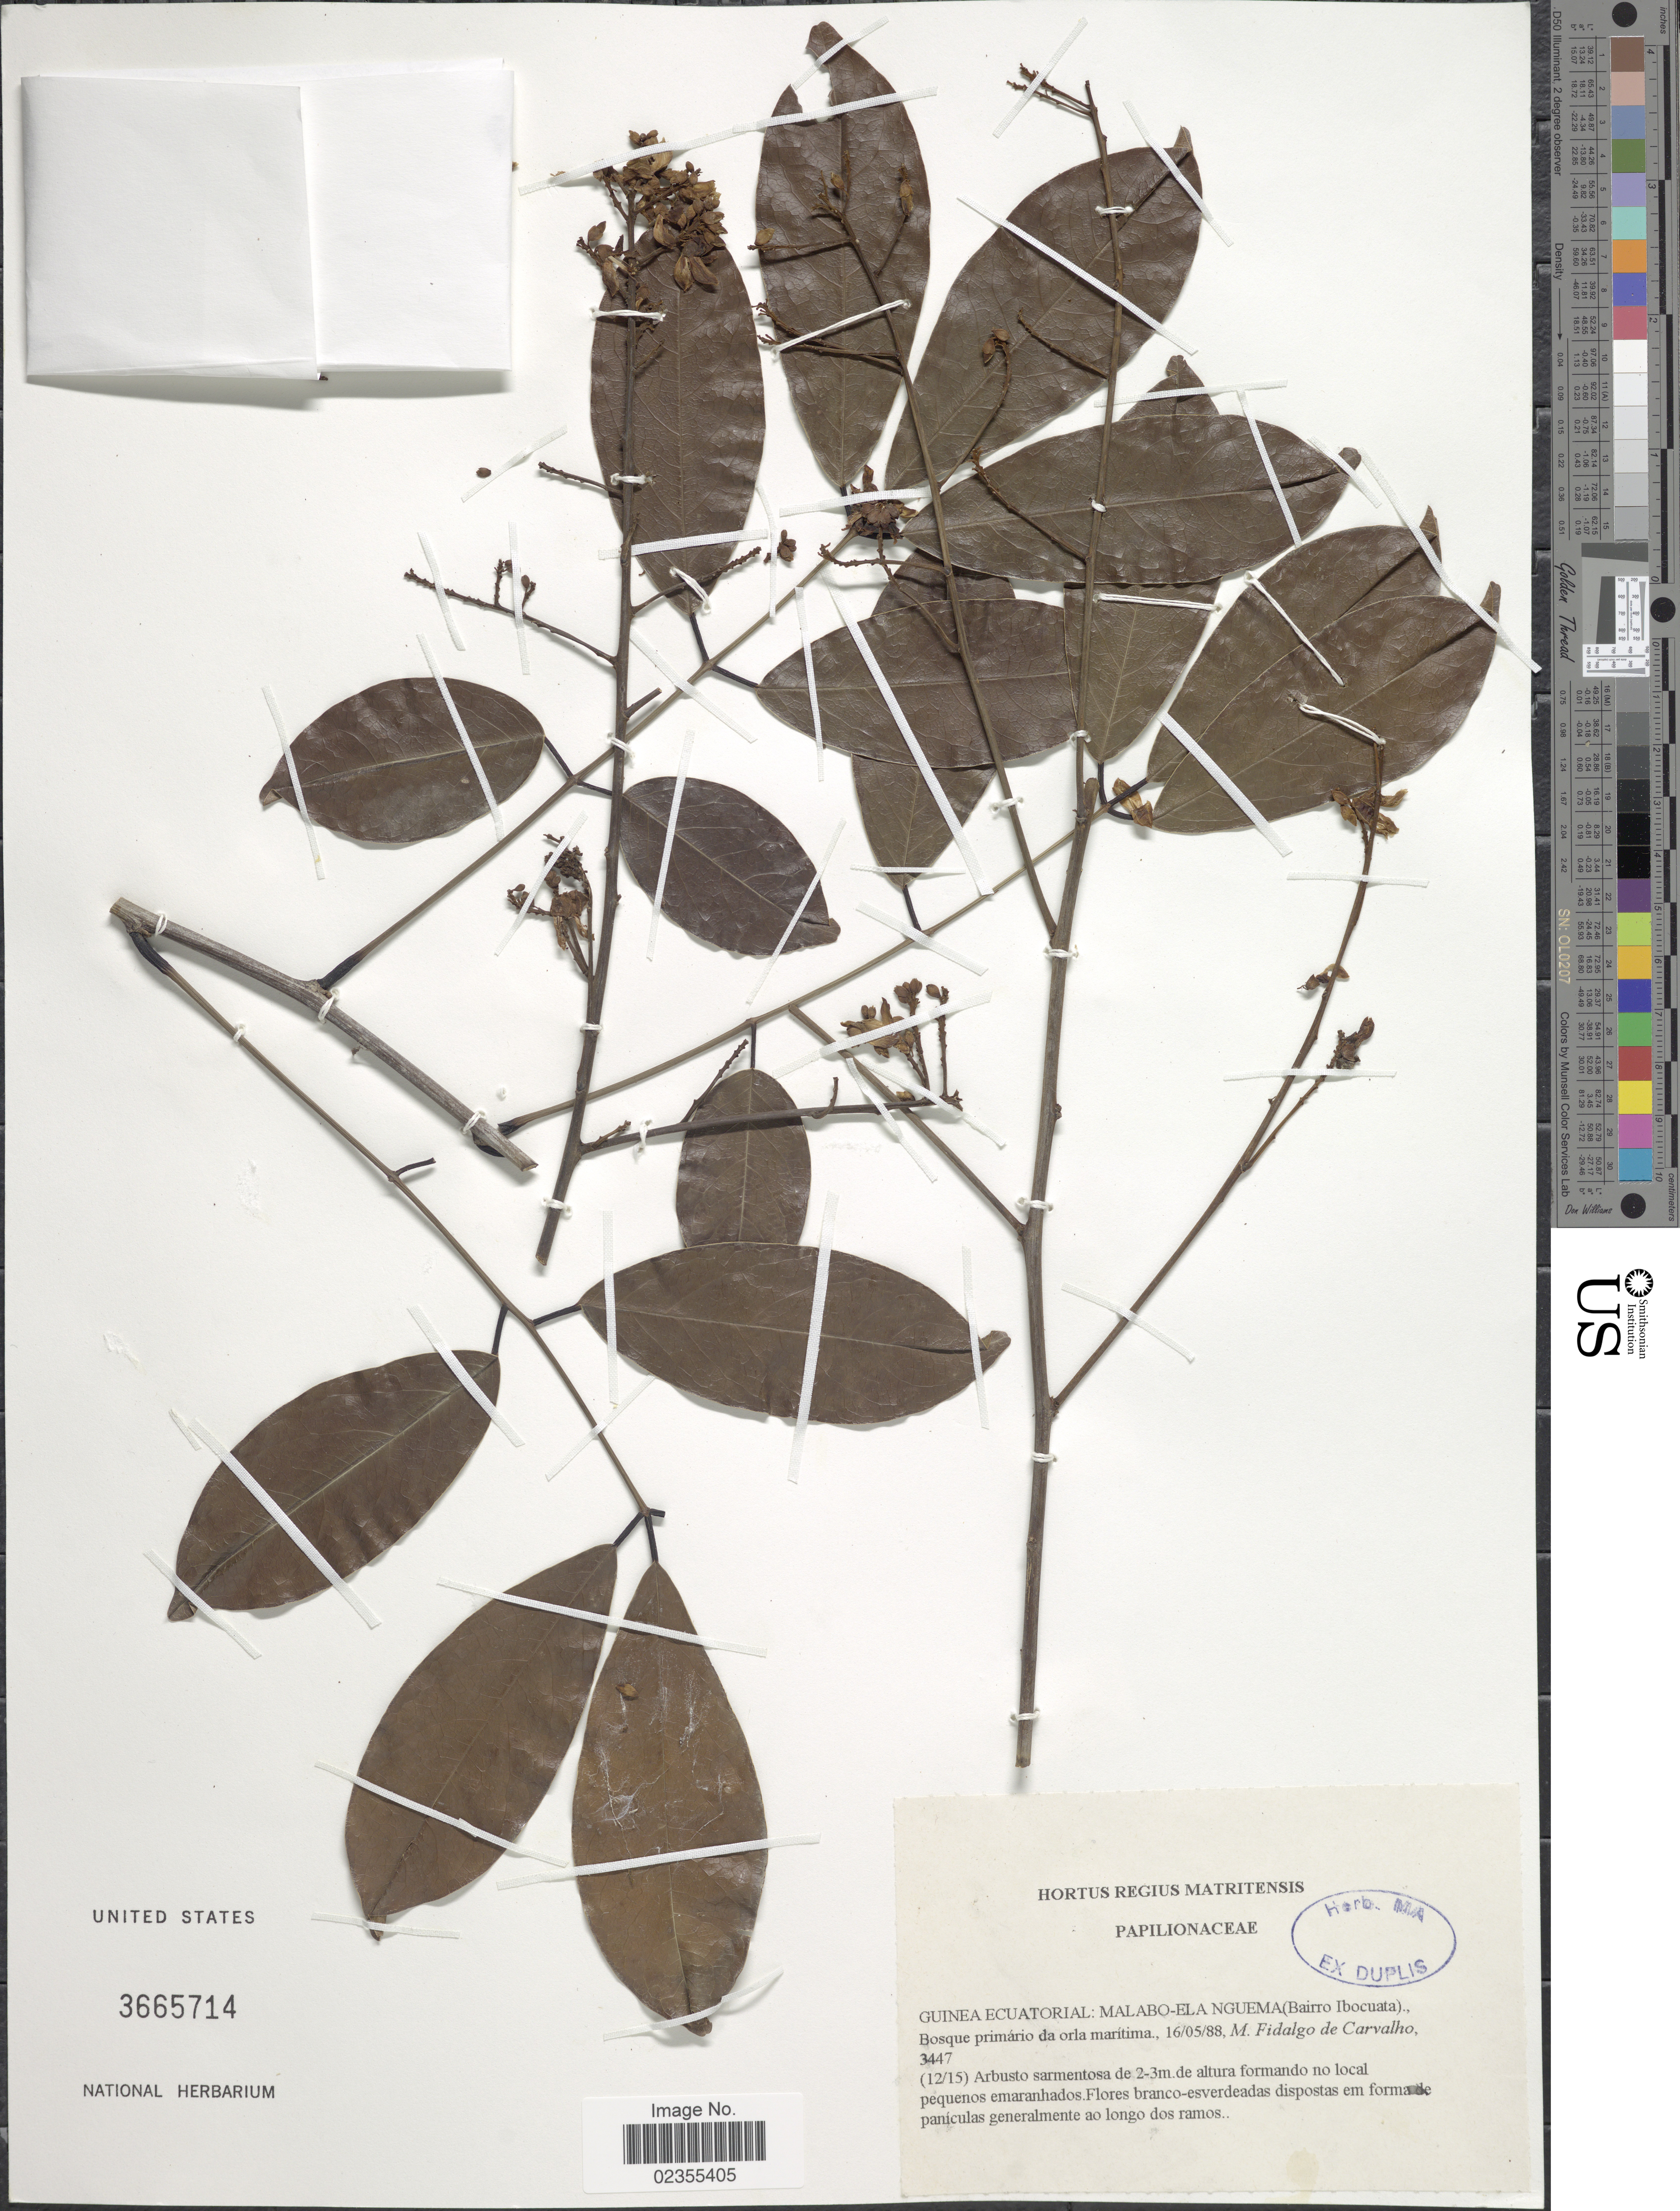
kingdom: Plantae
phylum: Tracheophyta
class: Magnoliopsida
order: Fabales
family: Fabaceae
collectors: M. Fidalgo de Carvalho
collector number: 3447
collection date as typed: Transcribed d/m/y: 16/5/88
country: Equatorial Guinea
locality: Guinea Ecuatorial: Malabo-Ela Nguema (Bairro Ibocuata). Bosque primário da orla marítima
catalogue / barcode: US 3665714